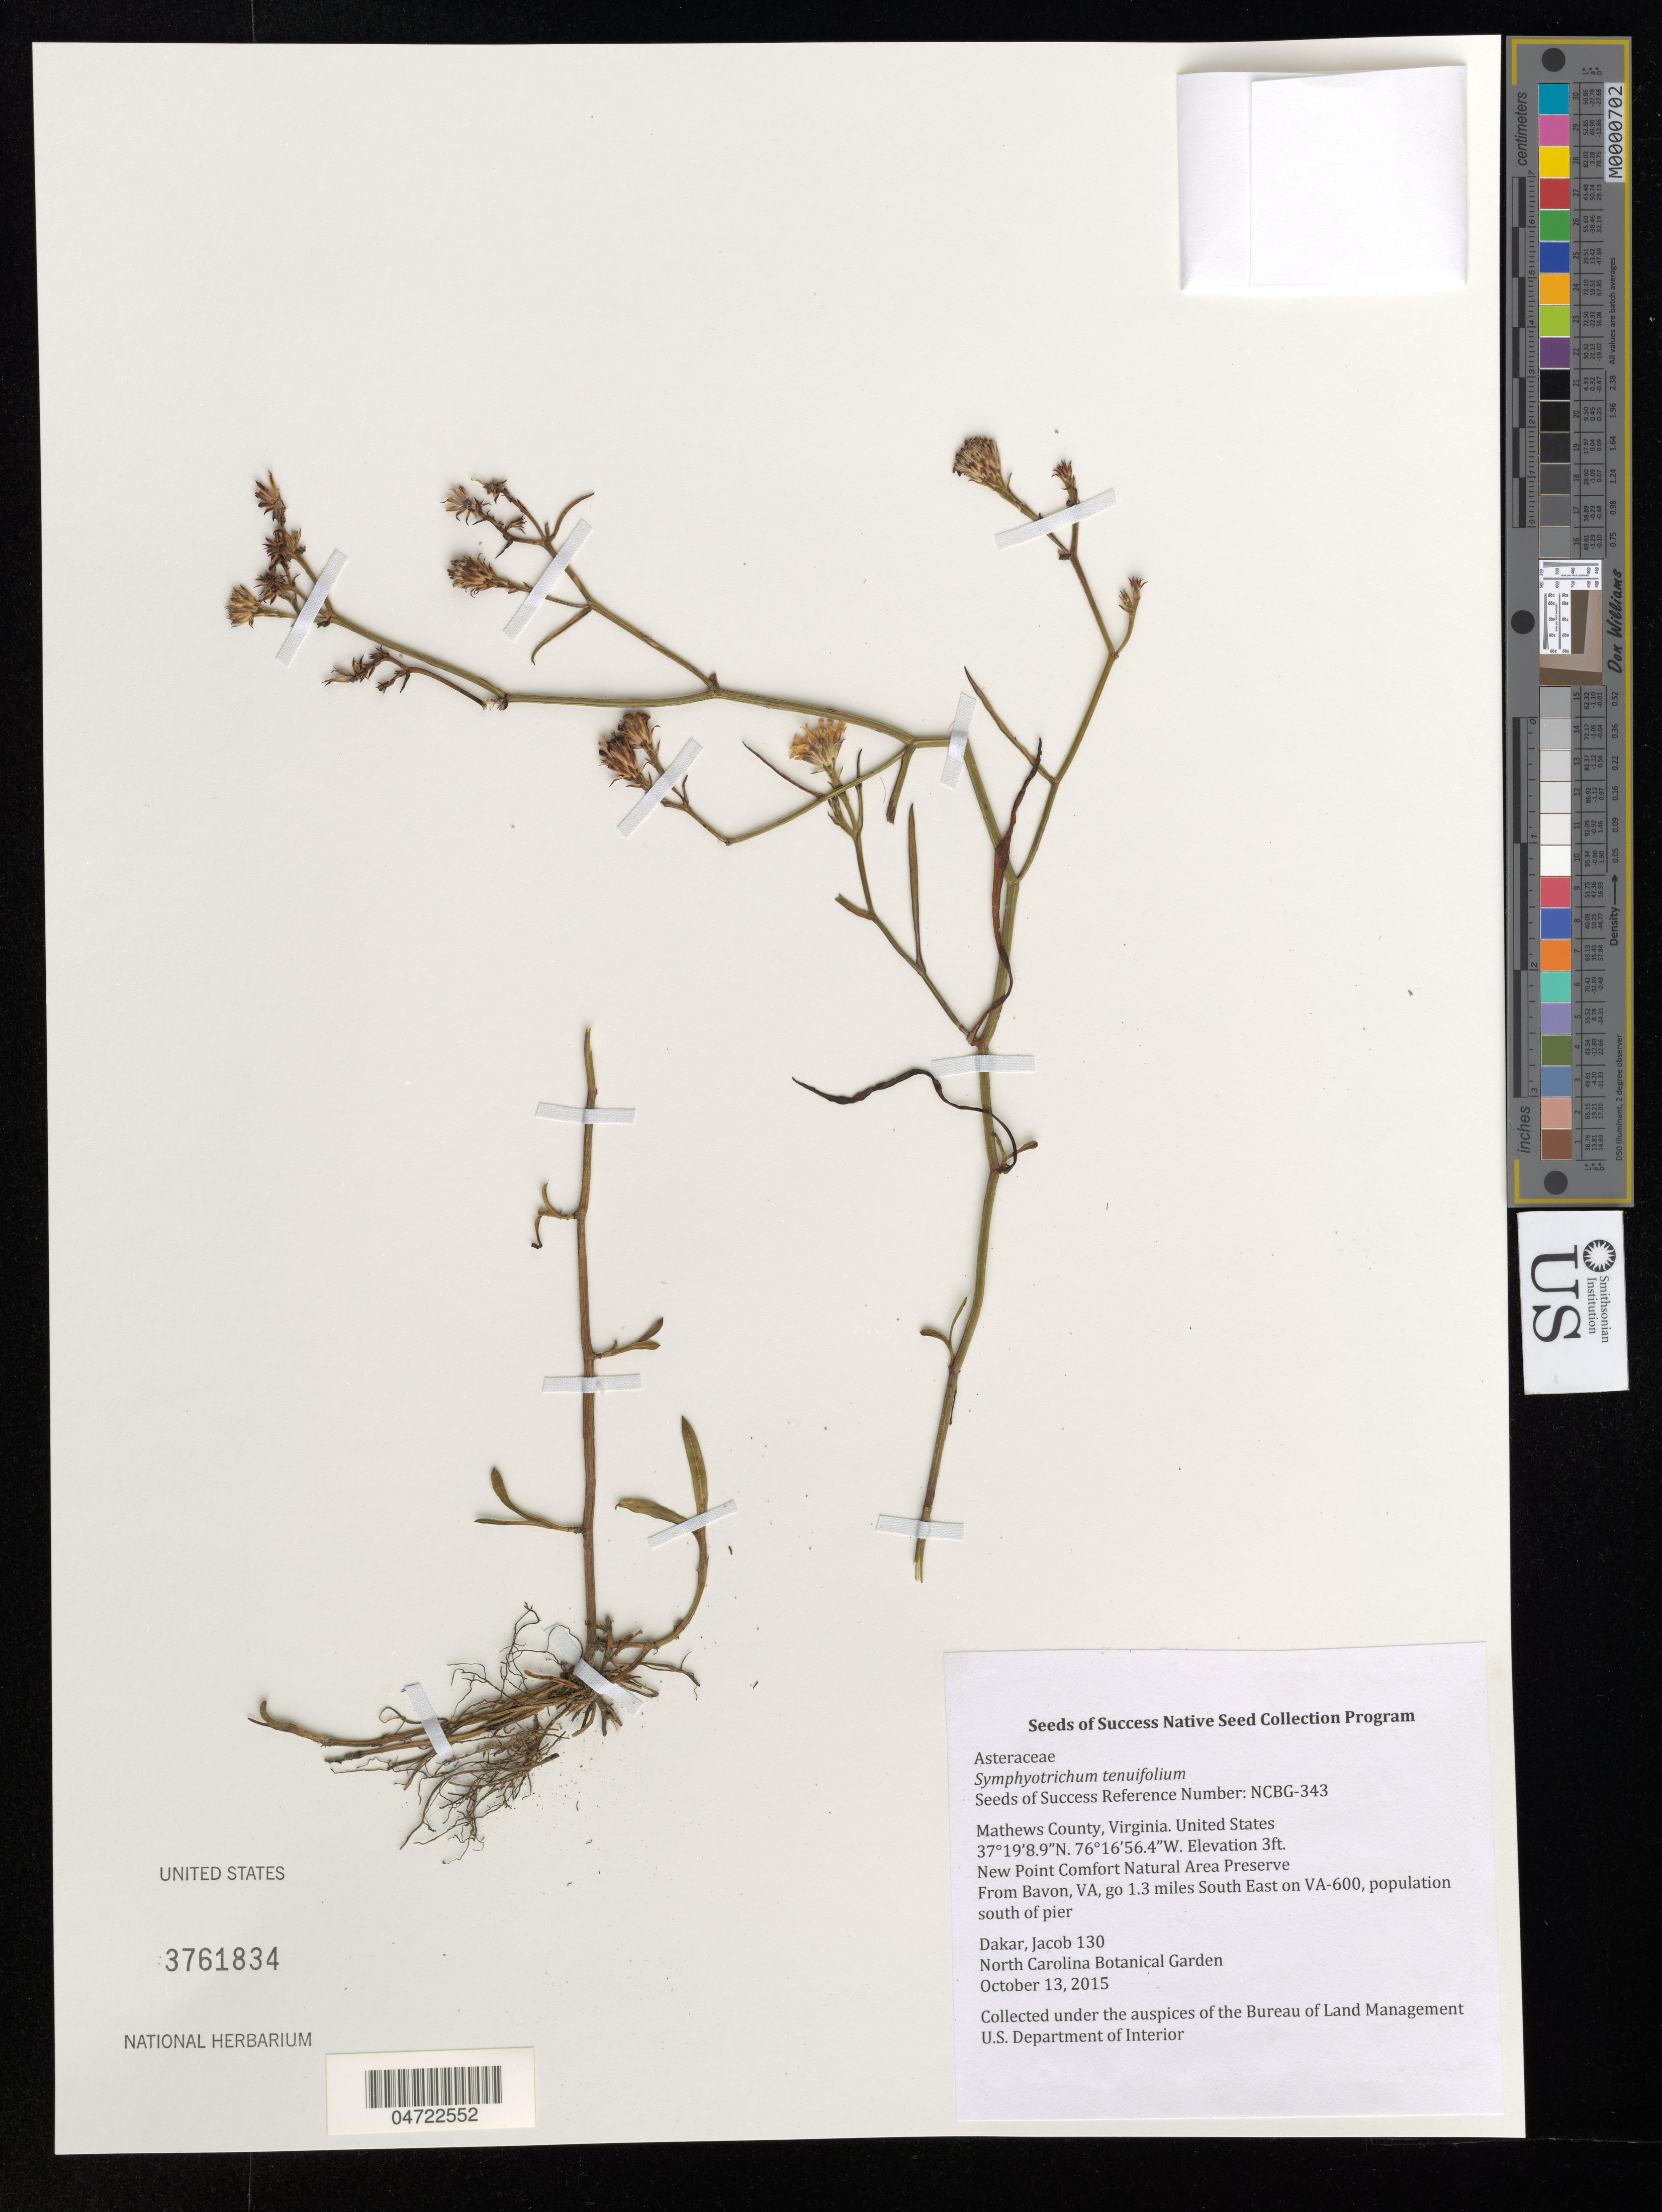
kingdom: Plantae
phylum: Tracheophyta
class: Magnoliopsida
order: Asterales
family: Asteraceae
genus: Symphyotrichum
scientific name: Symphyotrichum tenuifolium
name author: (L.) G.L. Nesom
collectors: J. Dakar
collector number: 130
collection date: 2015-10-13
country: United States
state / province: Virginia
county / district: Mathews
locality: Mathews County. New Point Comfort Natural Area Preserve. From Bavon, VA, go 1.3 miles South East on VA-600, population south of pier.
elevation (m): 1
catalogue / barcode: US 3761834